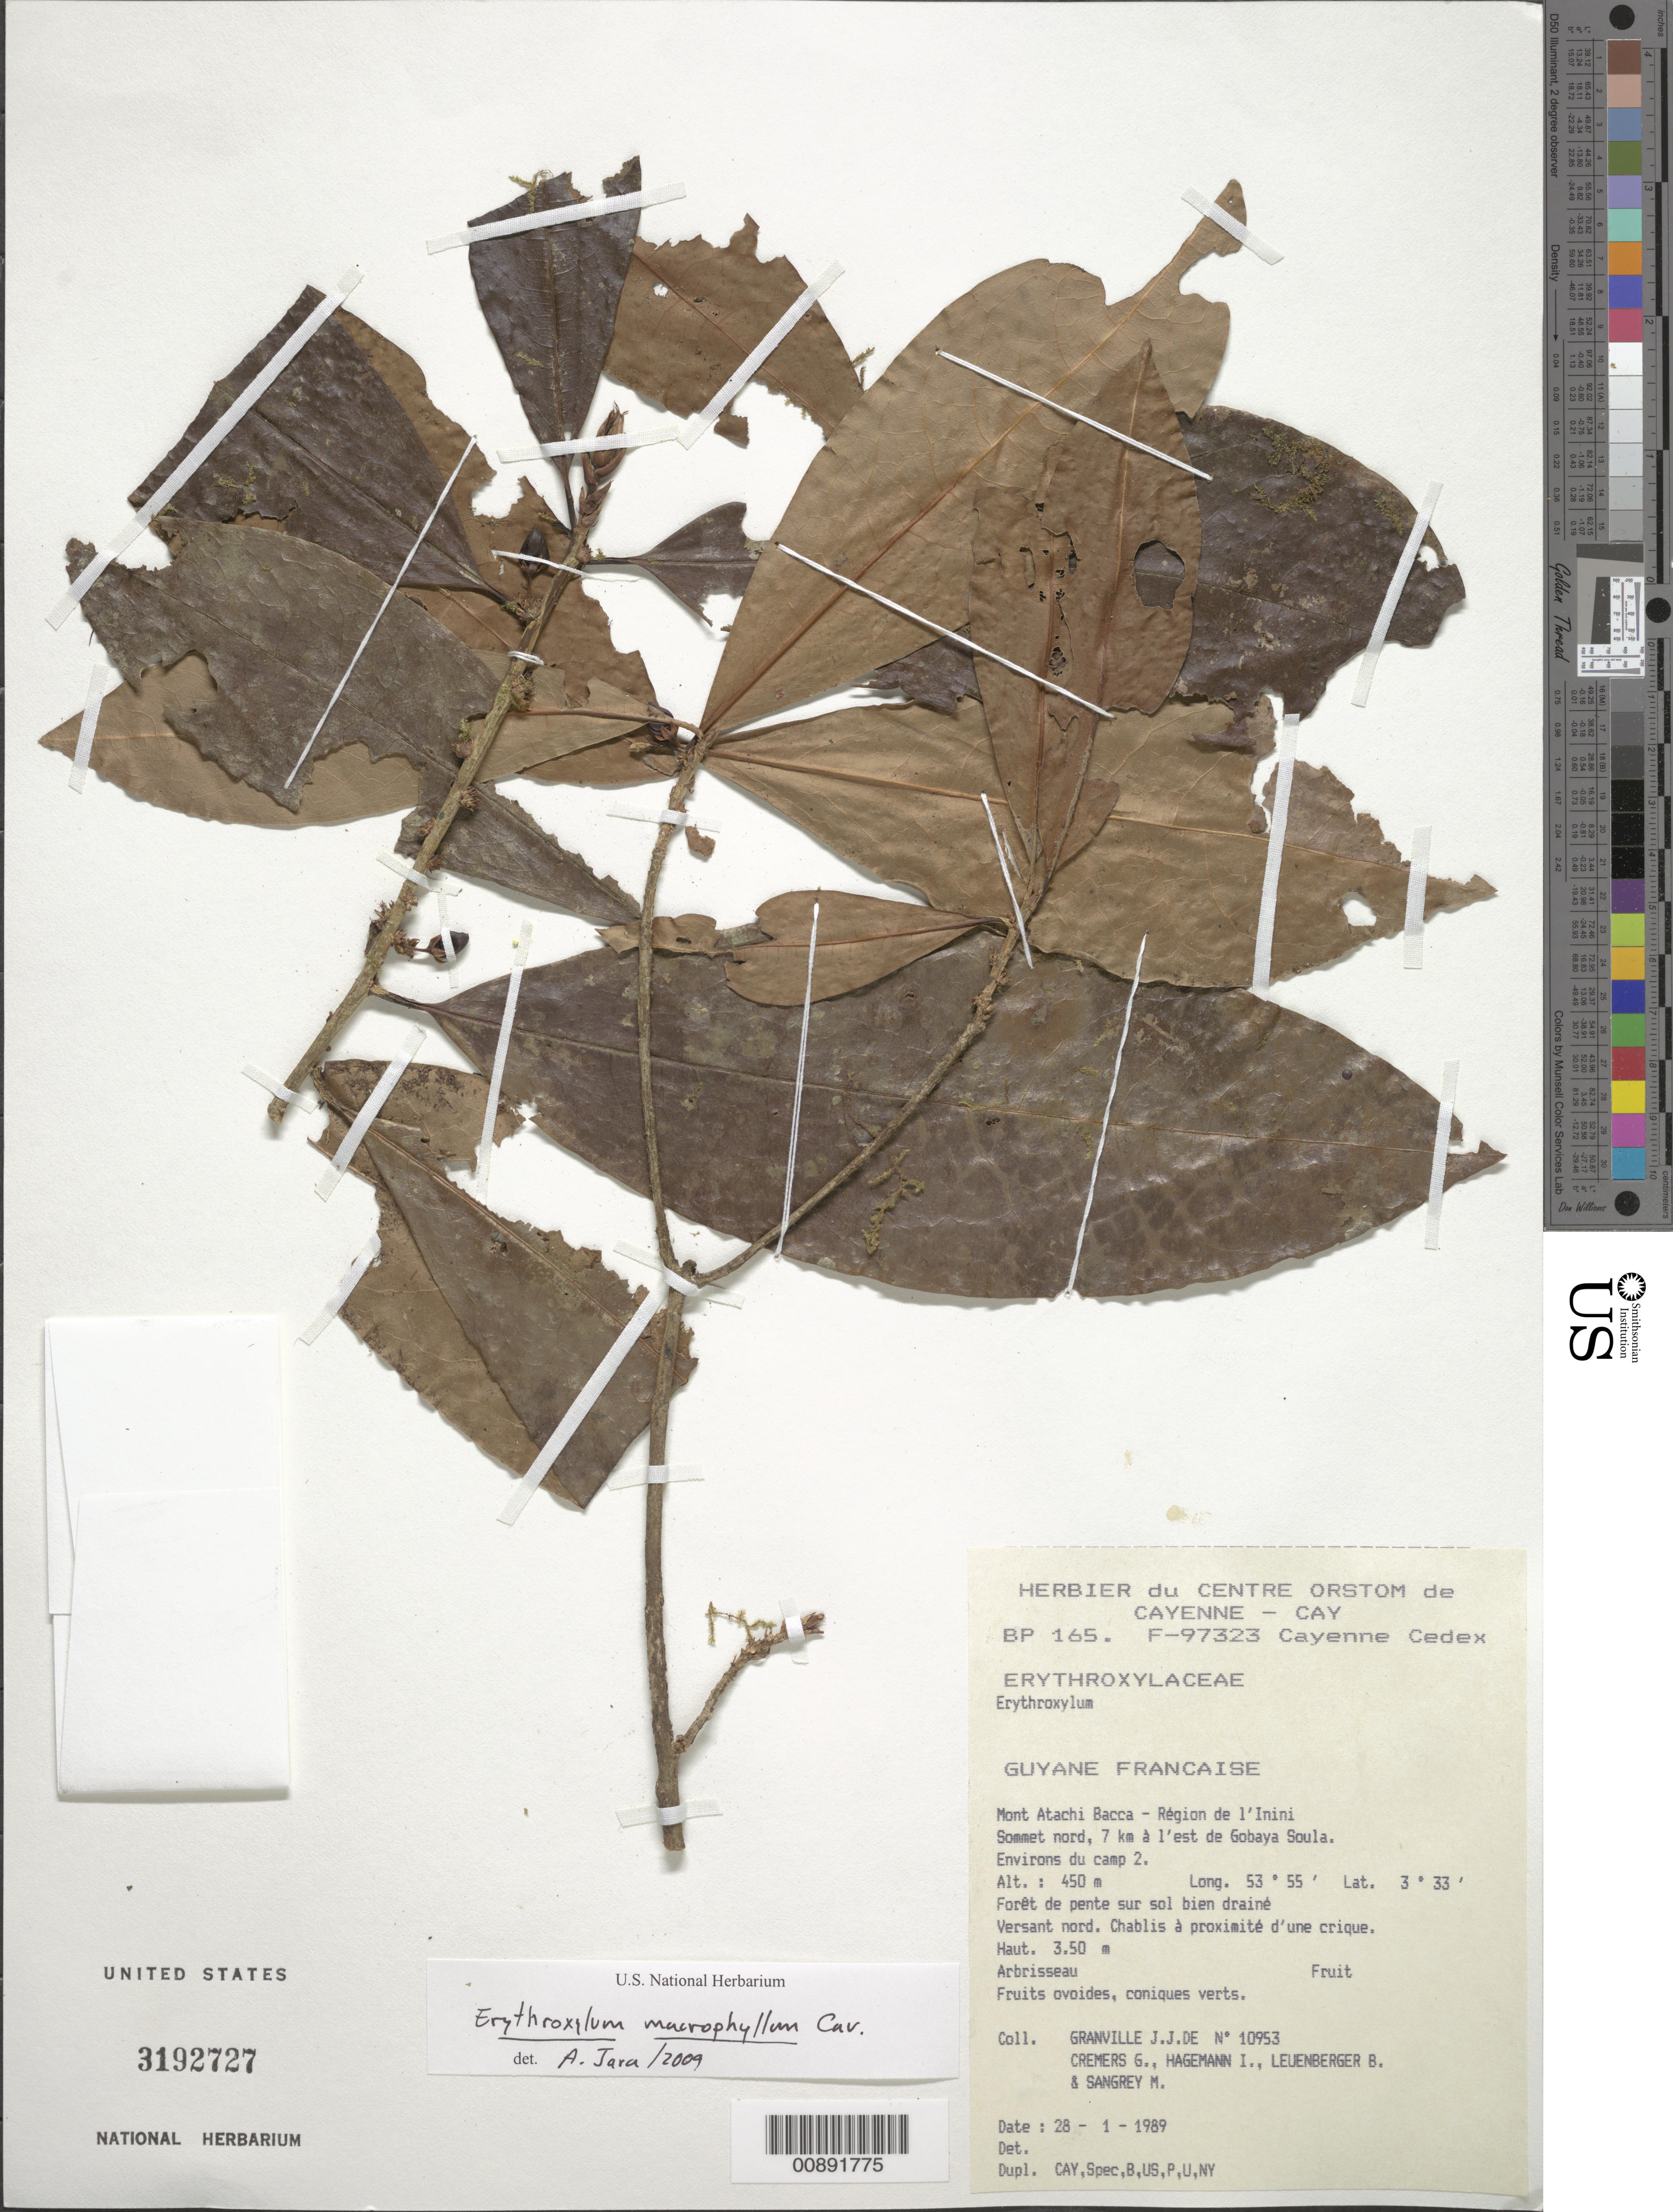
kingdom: Plantae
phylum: Tracheophyta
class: Magnoliopsida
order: Malpighiales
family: Erythroxylaceae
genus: Erythroxylum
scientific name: Erythroxylum macrophyllum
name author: Cav.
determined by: Java, A.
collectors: J.-J. de Granville, G. Cremers, J. Hagemann, B. E. Leuenberger & M. S. Sangrey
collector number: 10953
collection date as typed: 28-Jan-89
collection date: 1989-01-28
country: French Guiana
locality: Mont Atachi Bacca, Région de l'Inini, sommet nord, 7 km à l'Est de Gobaya Soula; environ de camp 2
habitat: Foret de pente sur sol bien draine; versand nord; chablis a proximite d'une crique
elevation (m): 450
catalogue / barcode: US 3192727